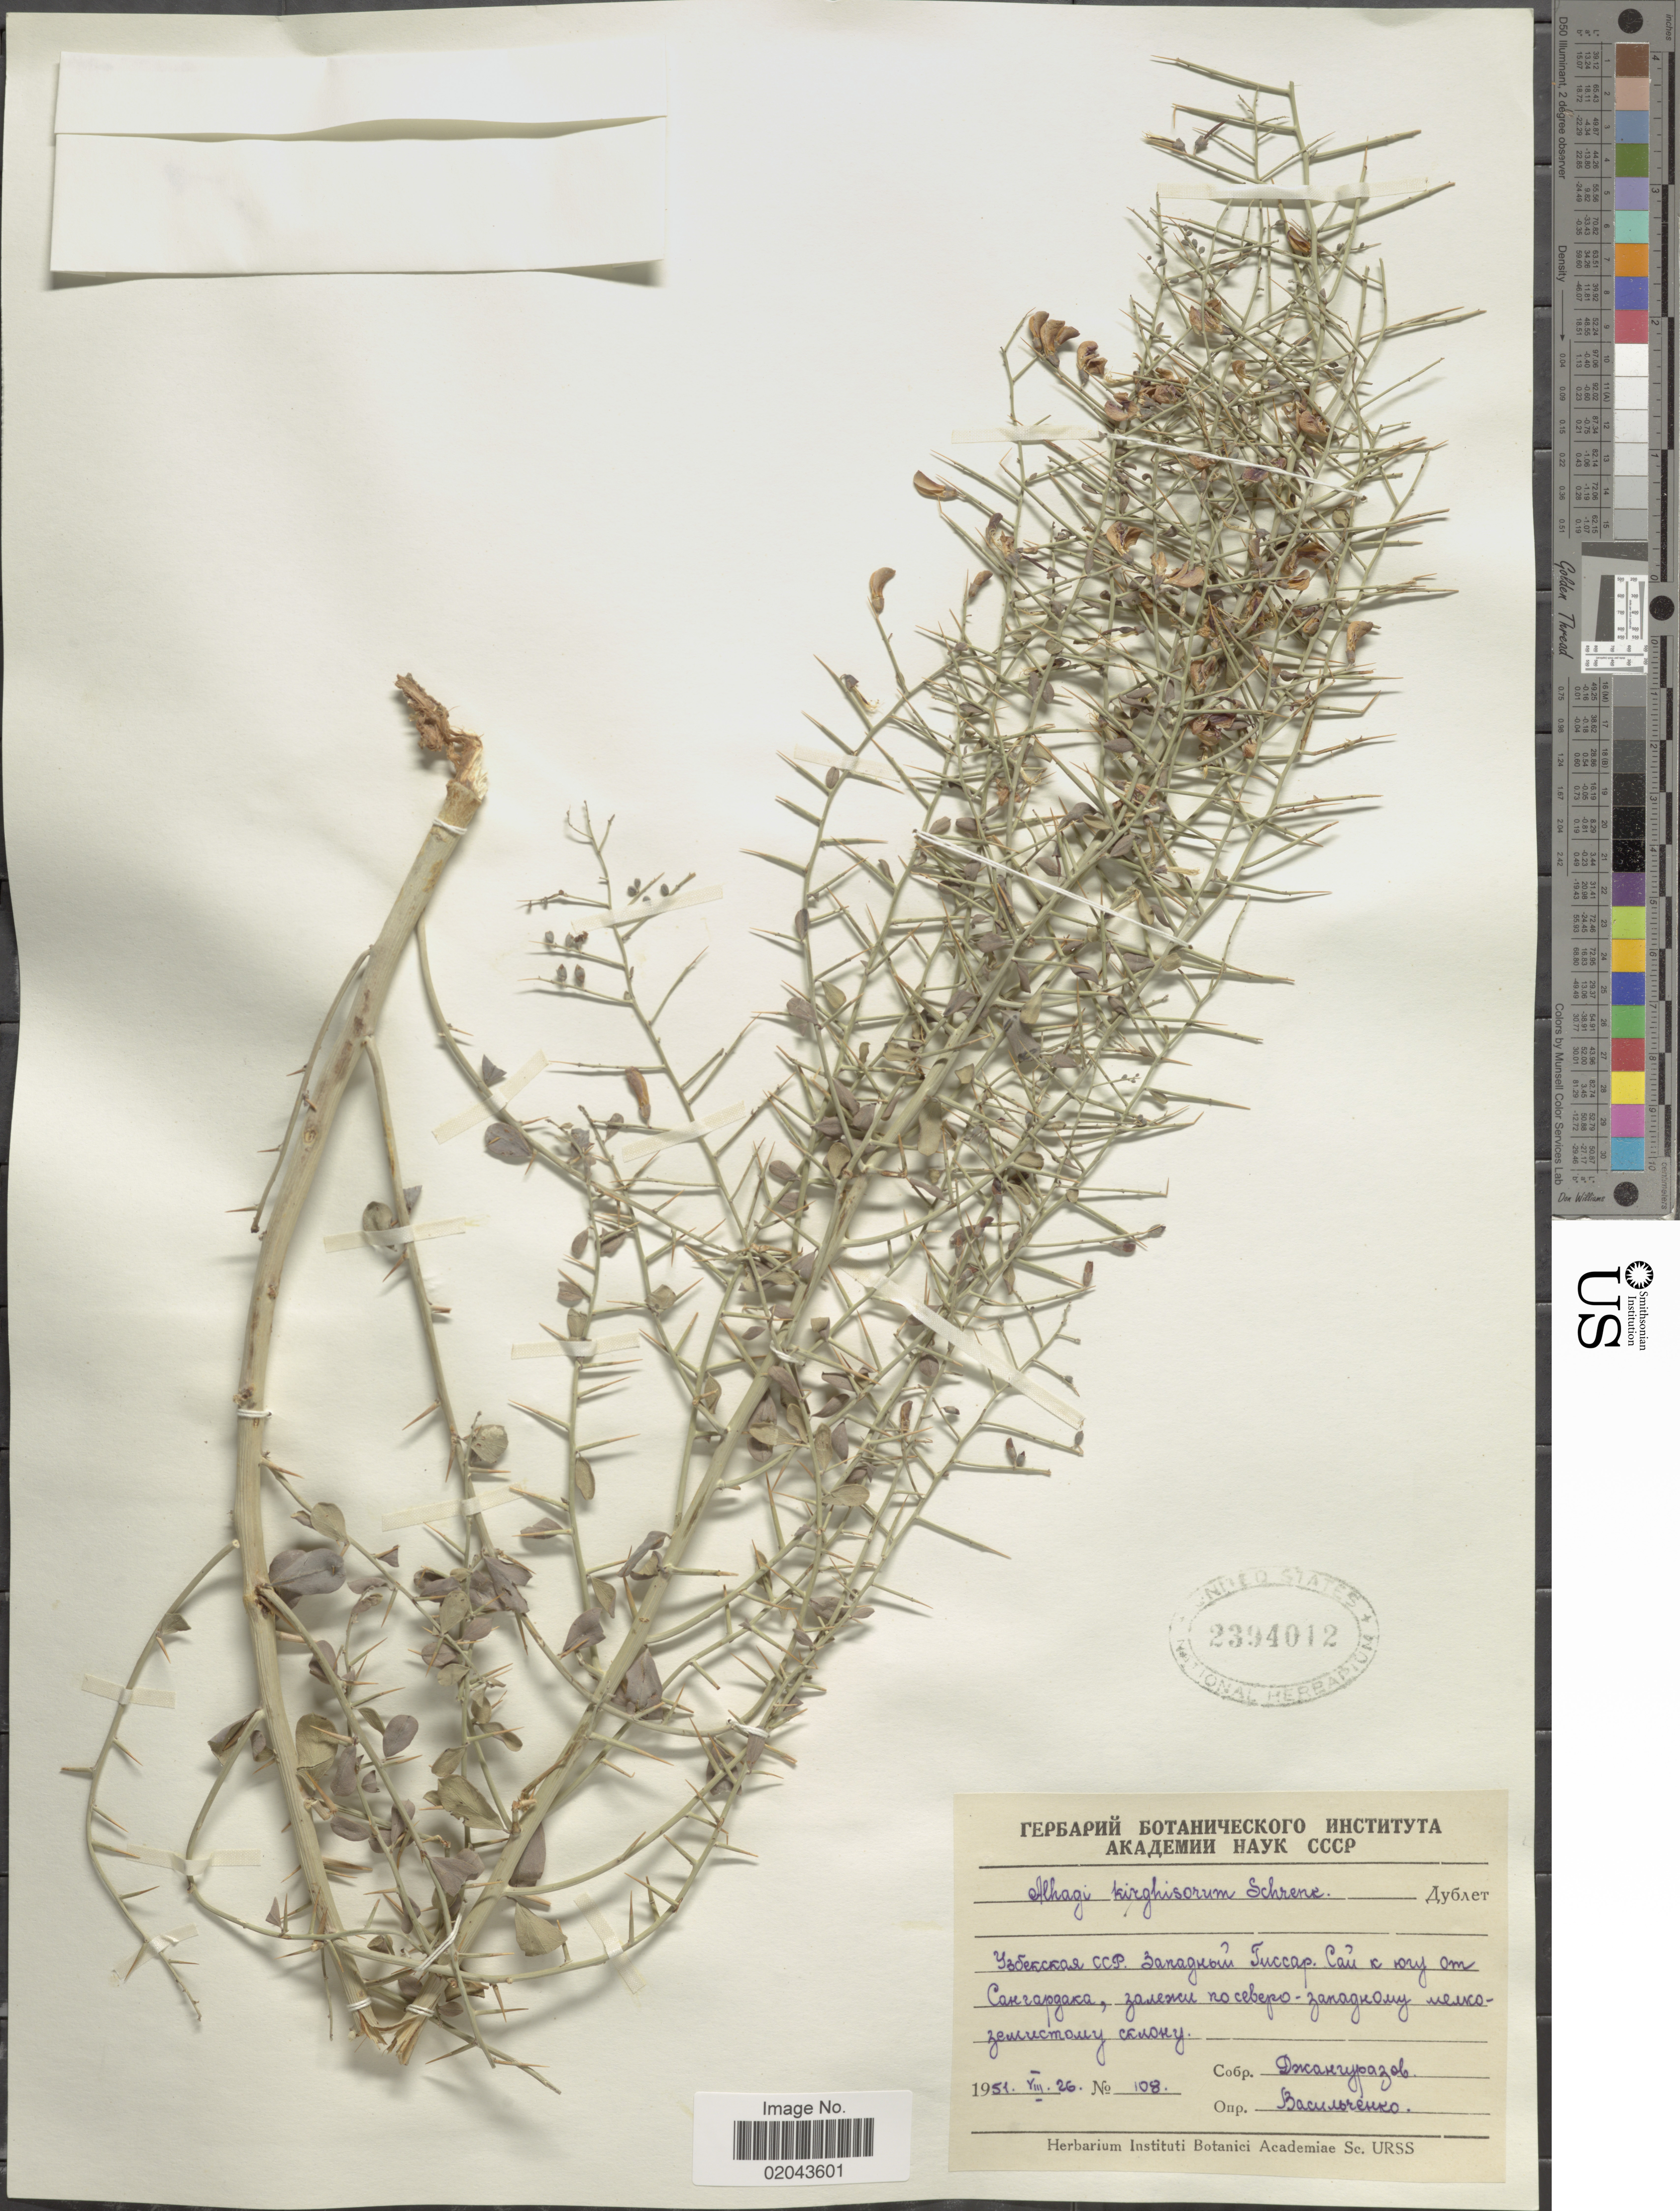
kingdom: Plantae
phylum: Tracheophyta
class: Magnoliopsida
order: Fabales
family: Fabaceae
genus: Alhagi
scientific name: Alhagi kirghisorum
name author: Schrenk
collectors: Jangurazov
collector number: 108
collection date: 1951-08-26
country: Uzbekistan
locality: W of Gissar Range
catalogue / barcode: US 2394012